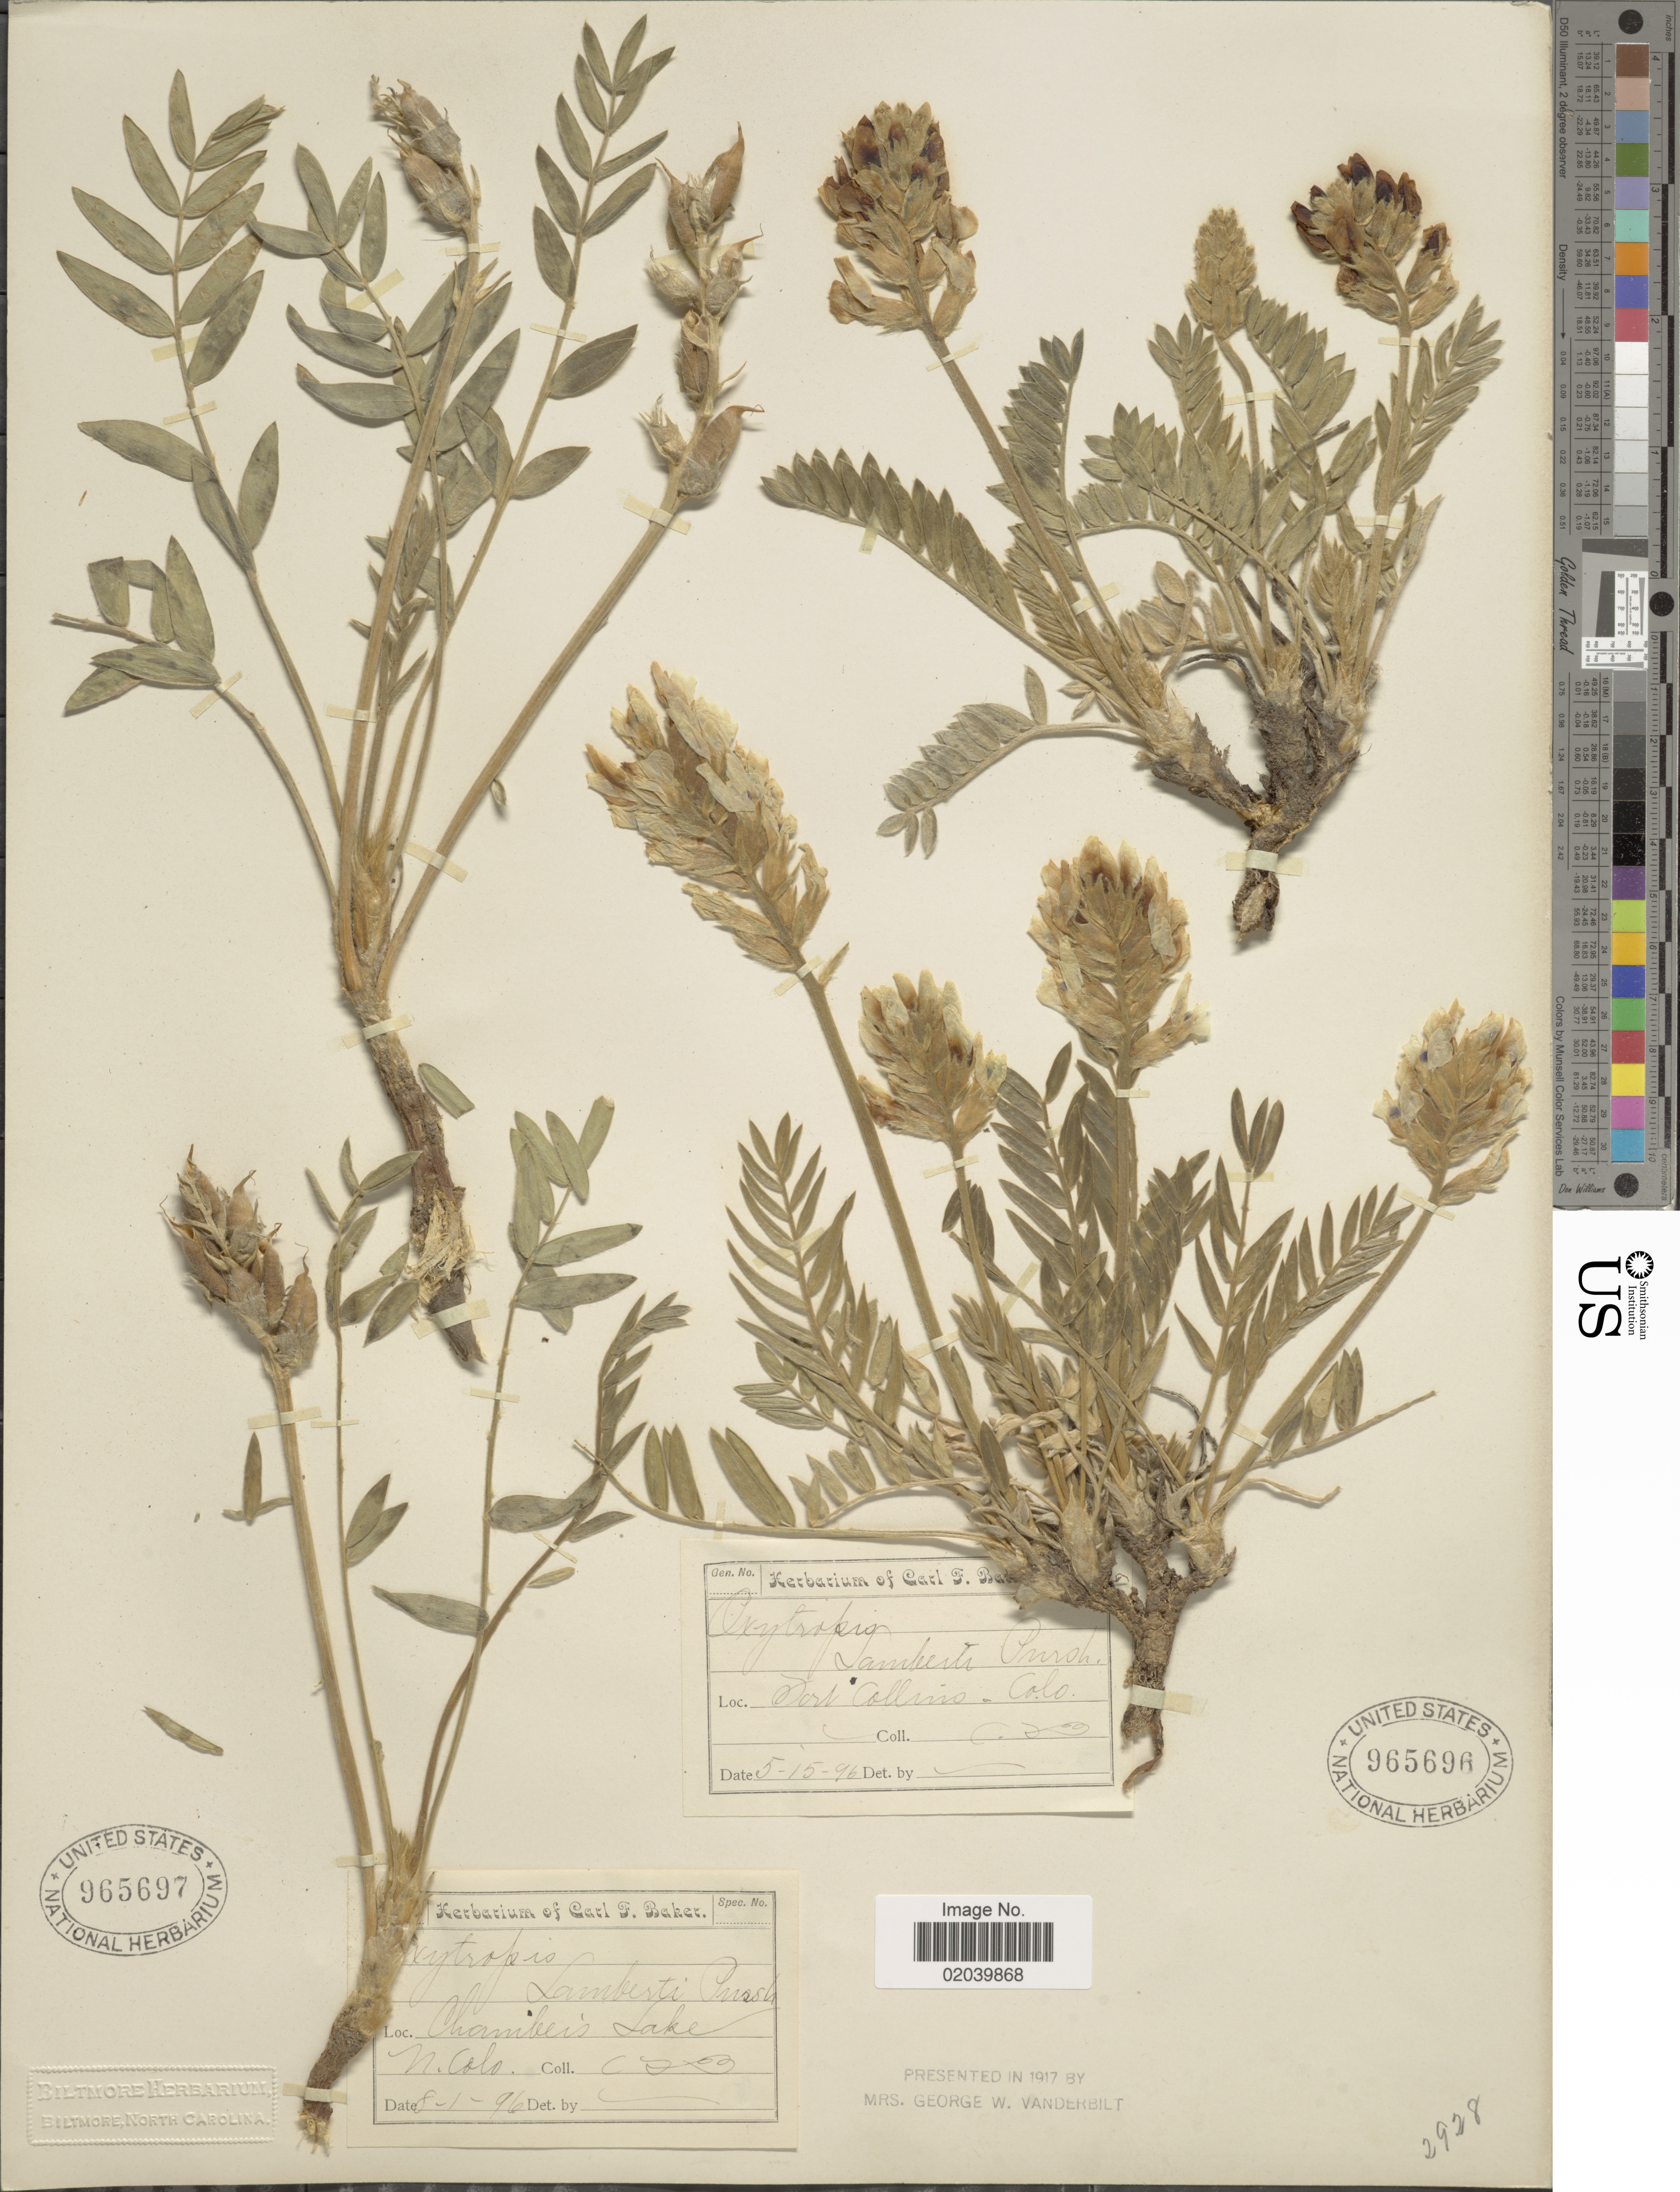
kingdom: Plantae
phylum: Tracheophyta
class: Magnoliopsida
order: Fabales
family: Fabaceae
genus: Oxytropis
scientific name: Oxytropis lambertii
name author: Pursh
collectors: C. F. Baker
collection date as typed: Transcribed d/m/y: 1/8/96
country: United States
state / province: Colorado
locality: Chamber's Lake. N. Colo.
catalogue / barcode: US 965697-2